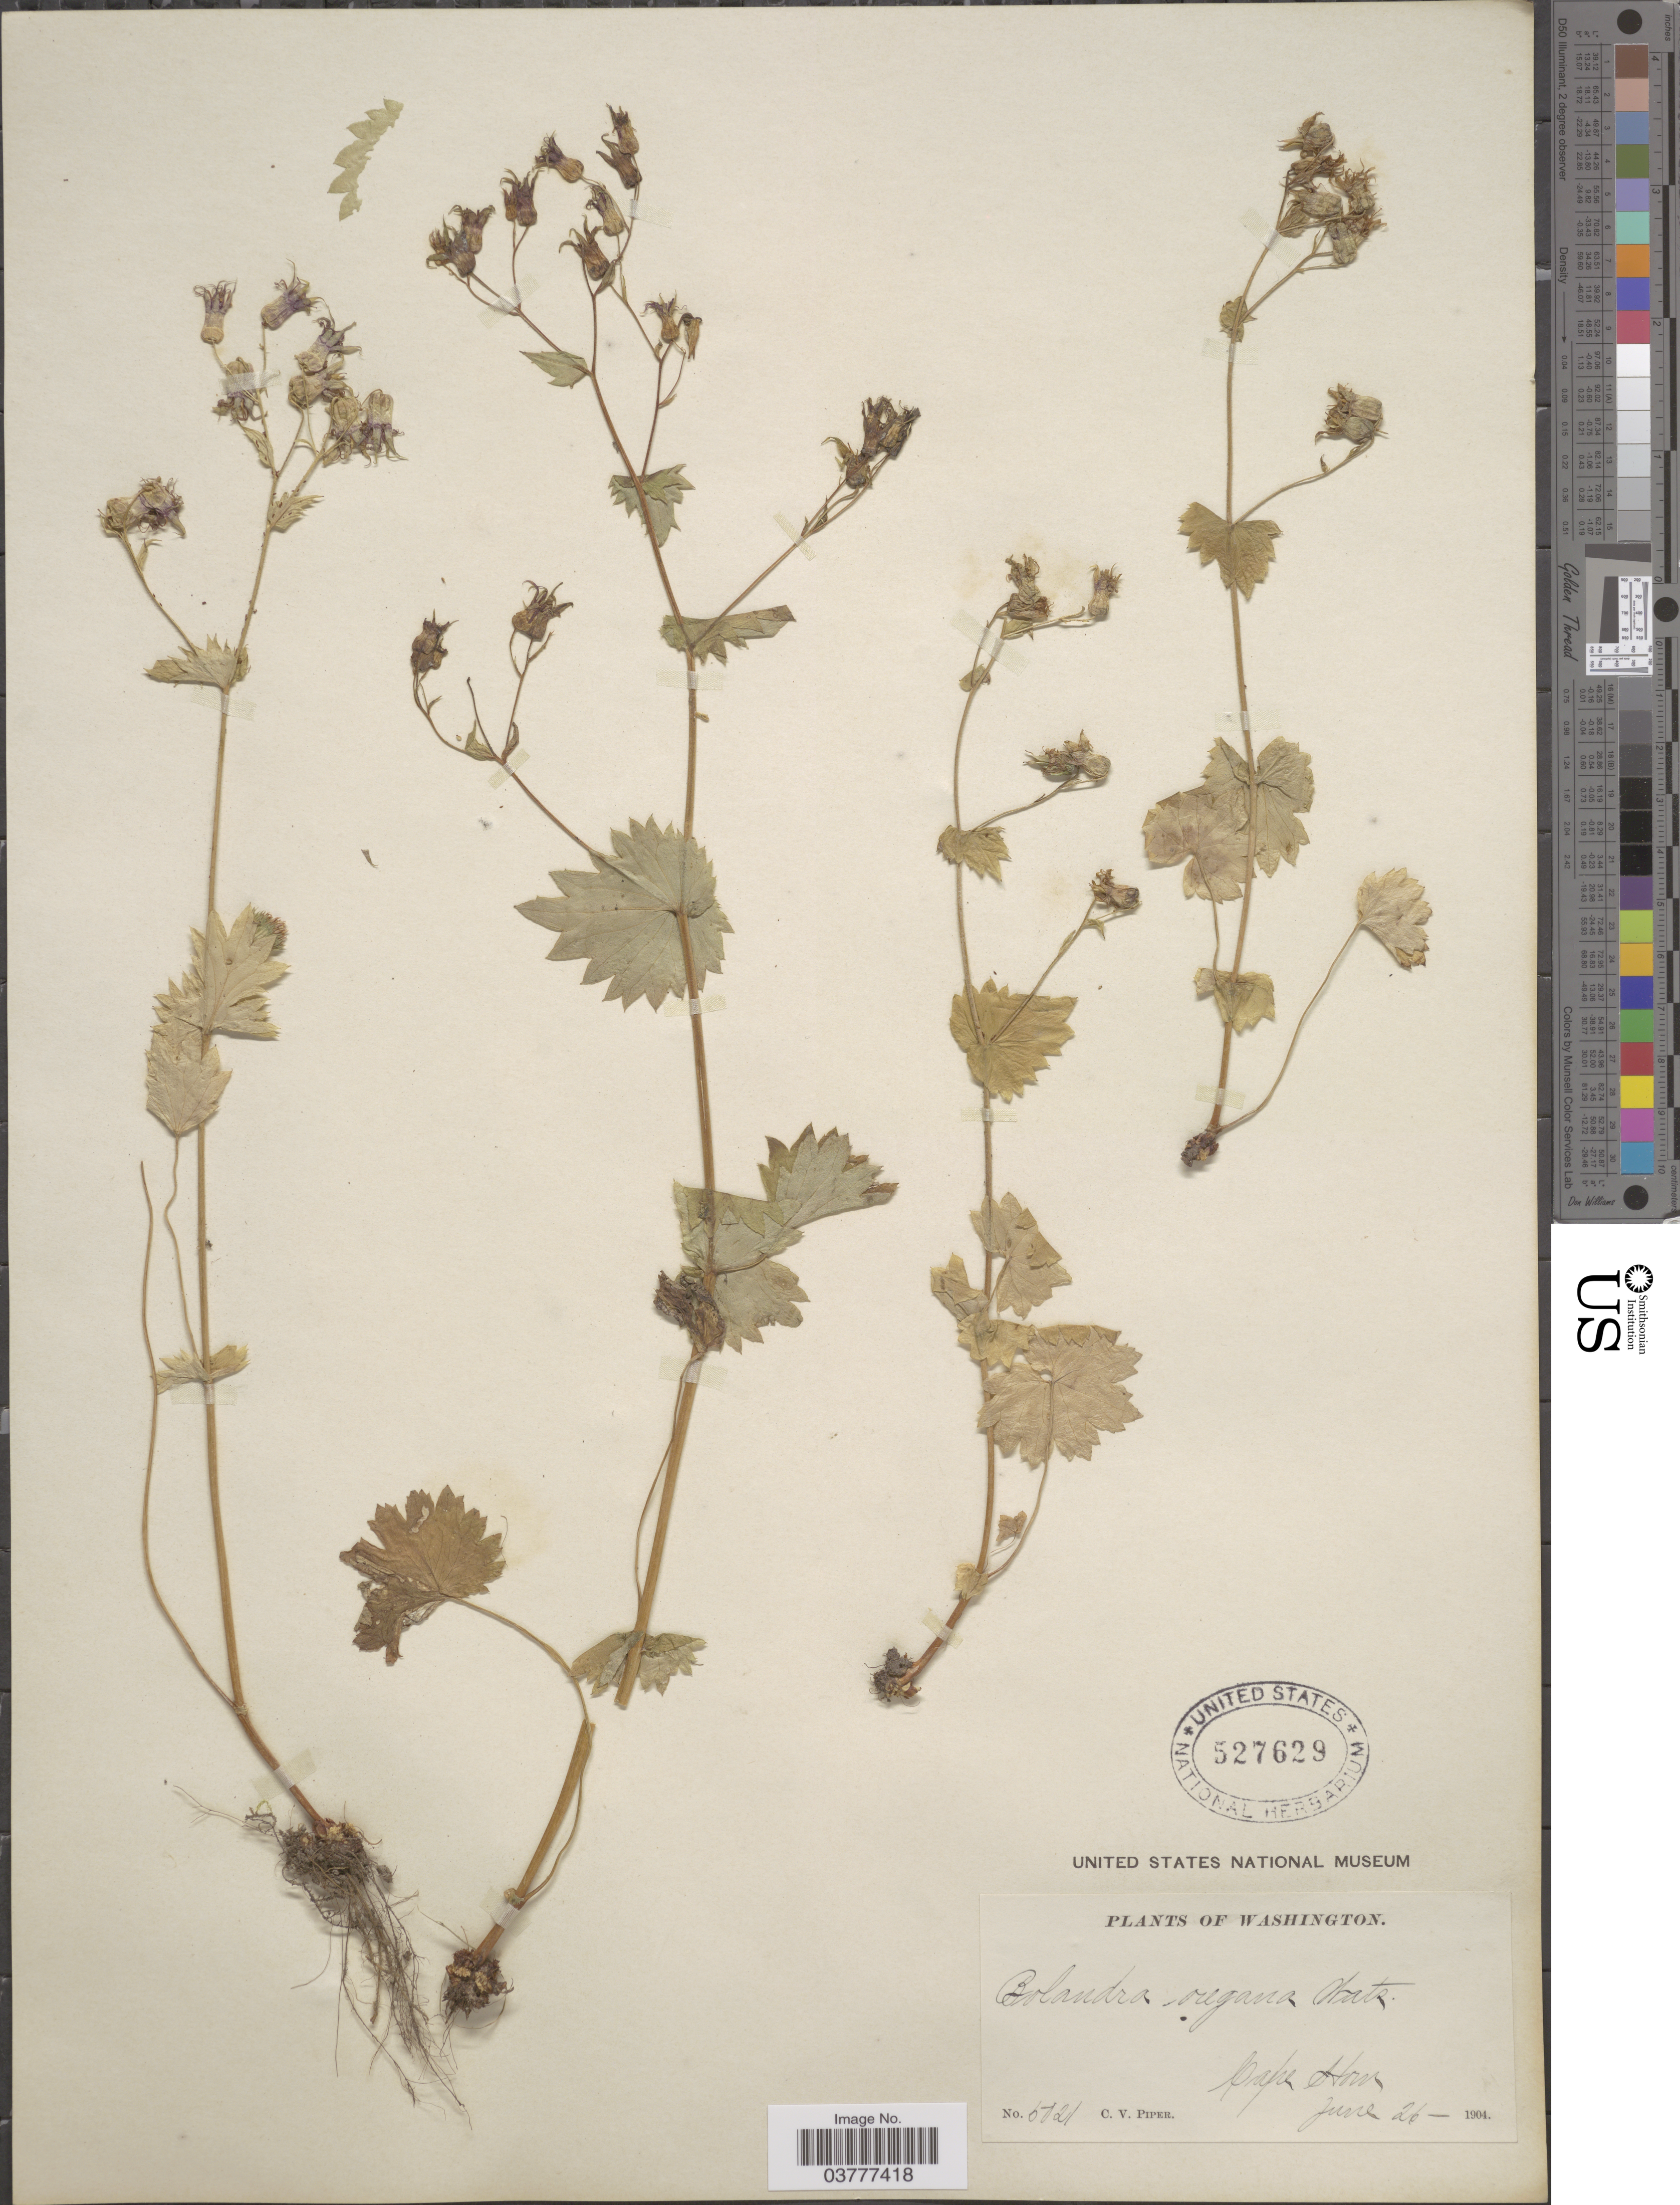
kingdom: Plantae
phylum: Tracheophyta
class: Magnoliopsida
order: Saxifragales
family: Saxifragaceae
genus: Bolandra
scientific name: Bolandra oregana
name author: S. Watson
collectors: C. V. Piper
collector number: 6021*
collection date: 1904-06-26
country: United States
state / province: Washington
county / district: Skamania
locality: Cape Horn.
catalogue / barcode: US 527629